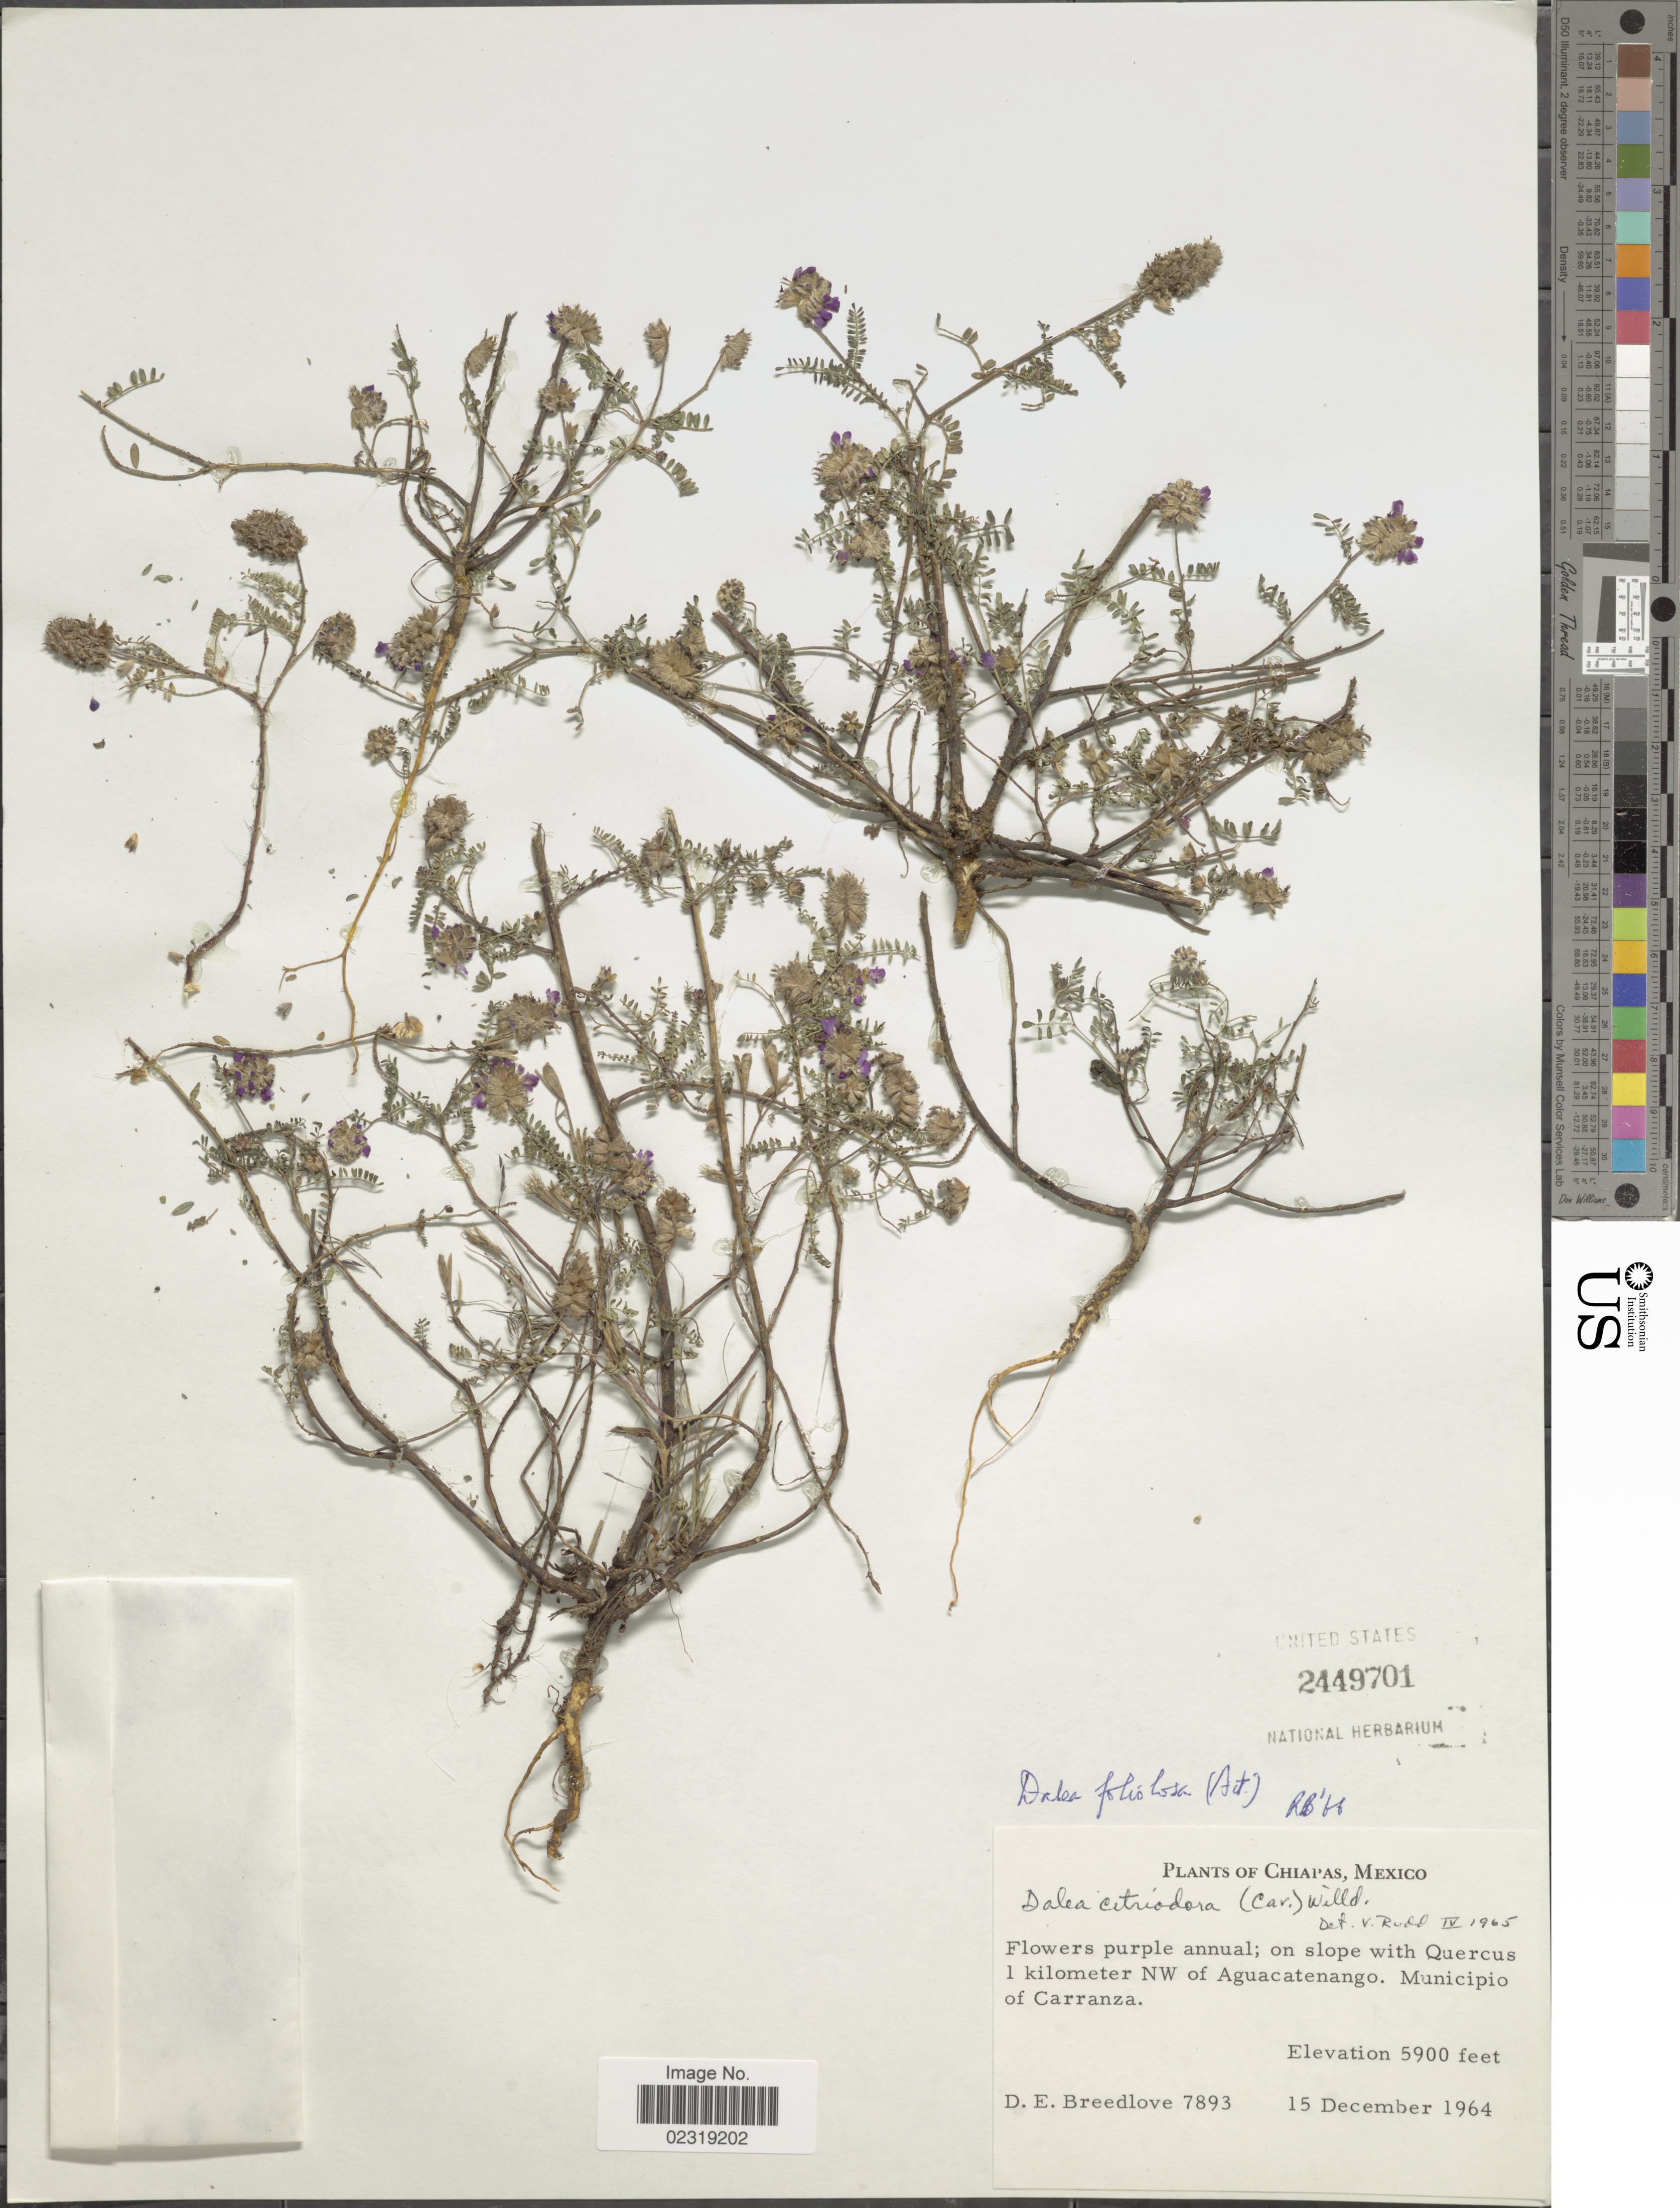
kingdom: Plantae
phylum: Tracheophyta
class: Magnoliopsida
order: Fabales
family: Fabaceae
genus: Dalea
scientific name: Dalea foliolosa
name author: (Aiton) Barneby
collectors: D. E. Breedlove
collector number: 7893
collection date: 1964-12-15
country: Mexico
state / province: Chiapas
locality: On slope with Quercus 1 kilometer NW of Aguacatenango. Municipio of Carranza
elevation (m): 1798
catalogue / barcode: US 2449701